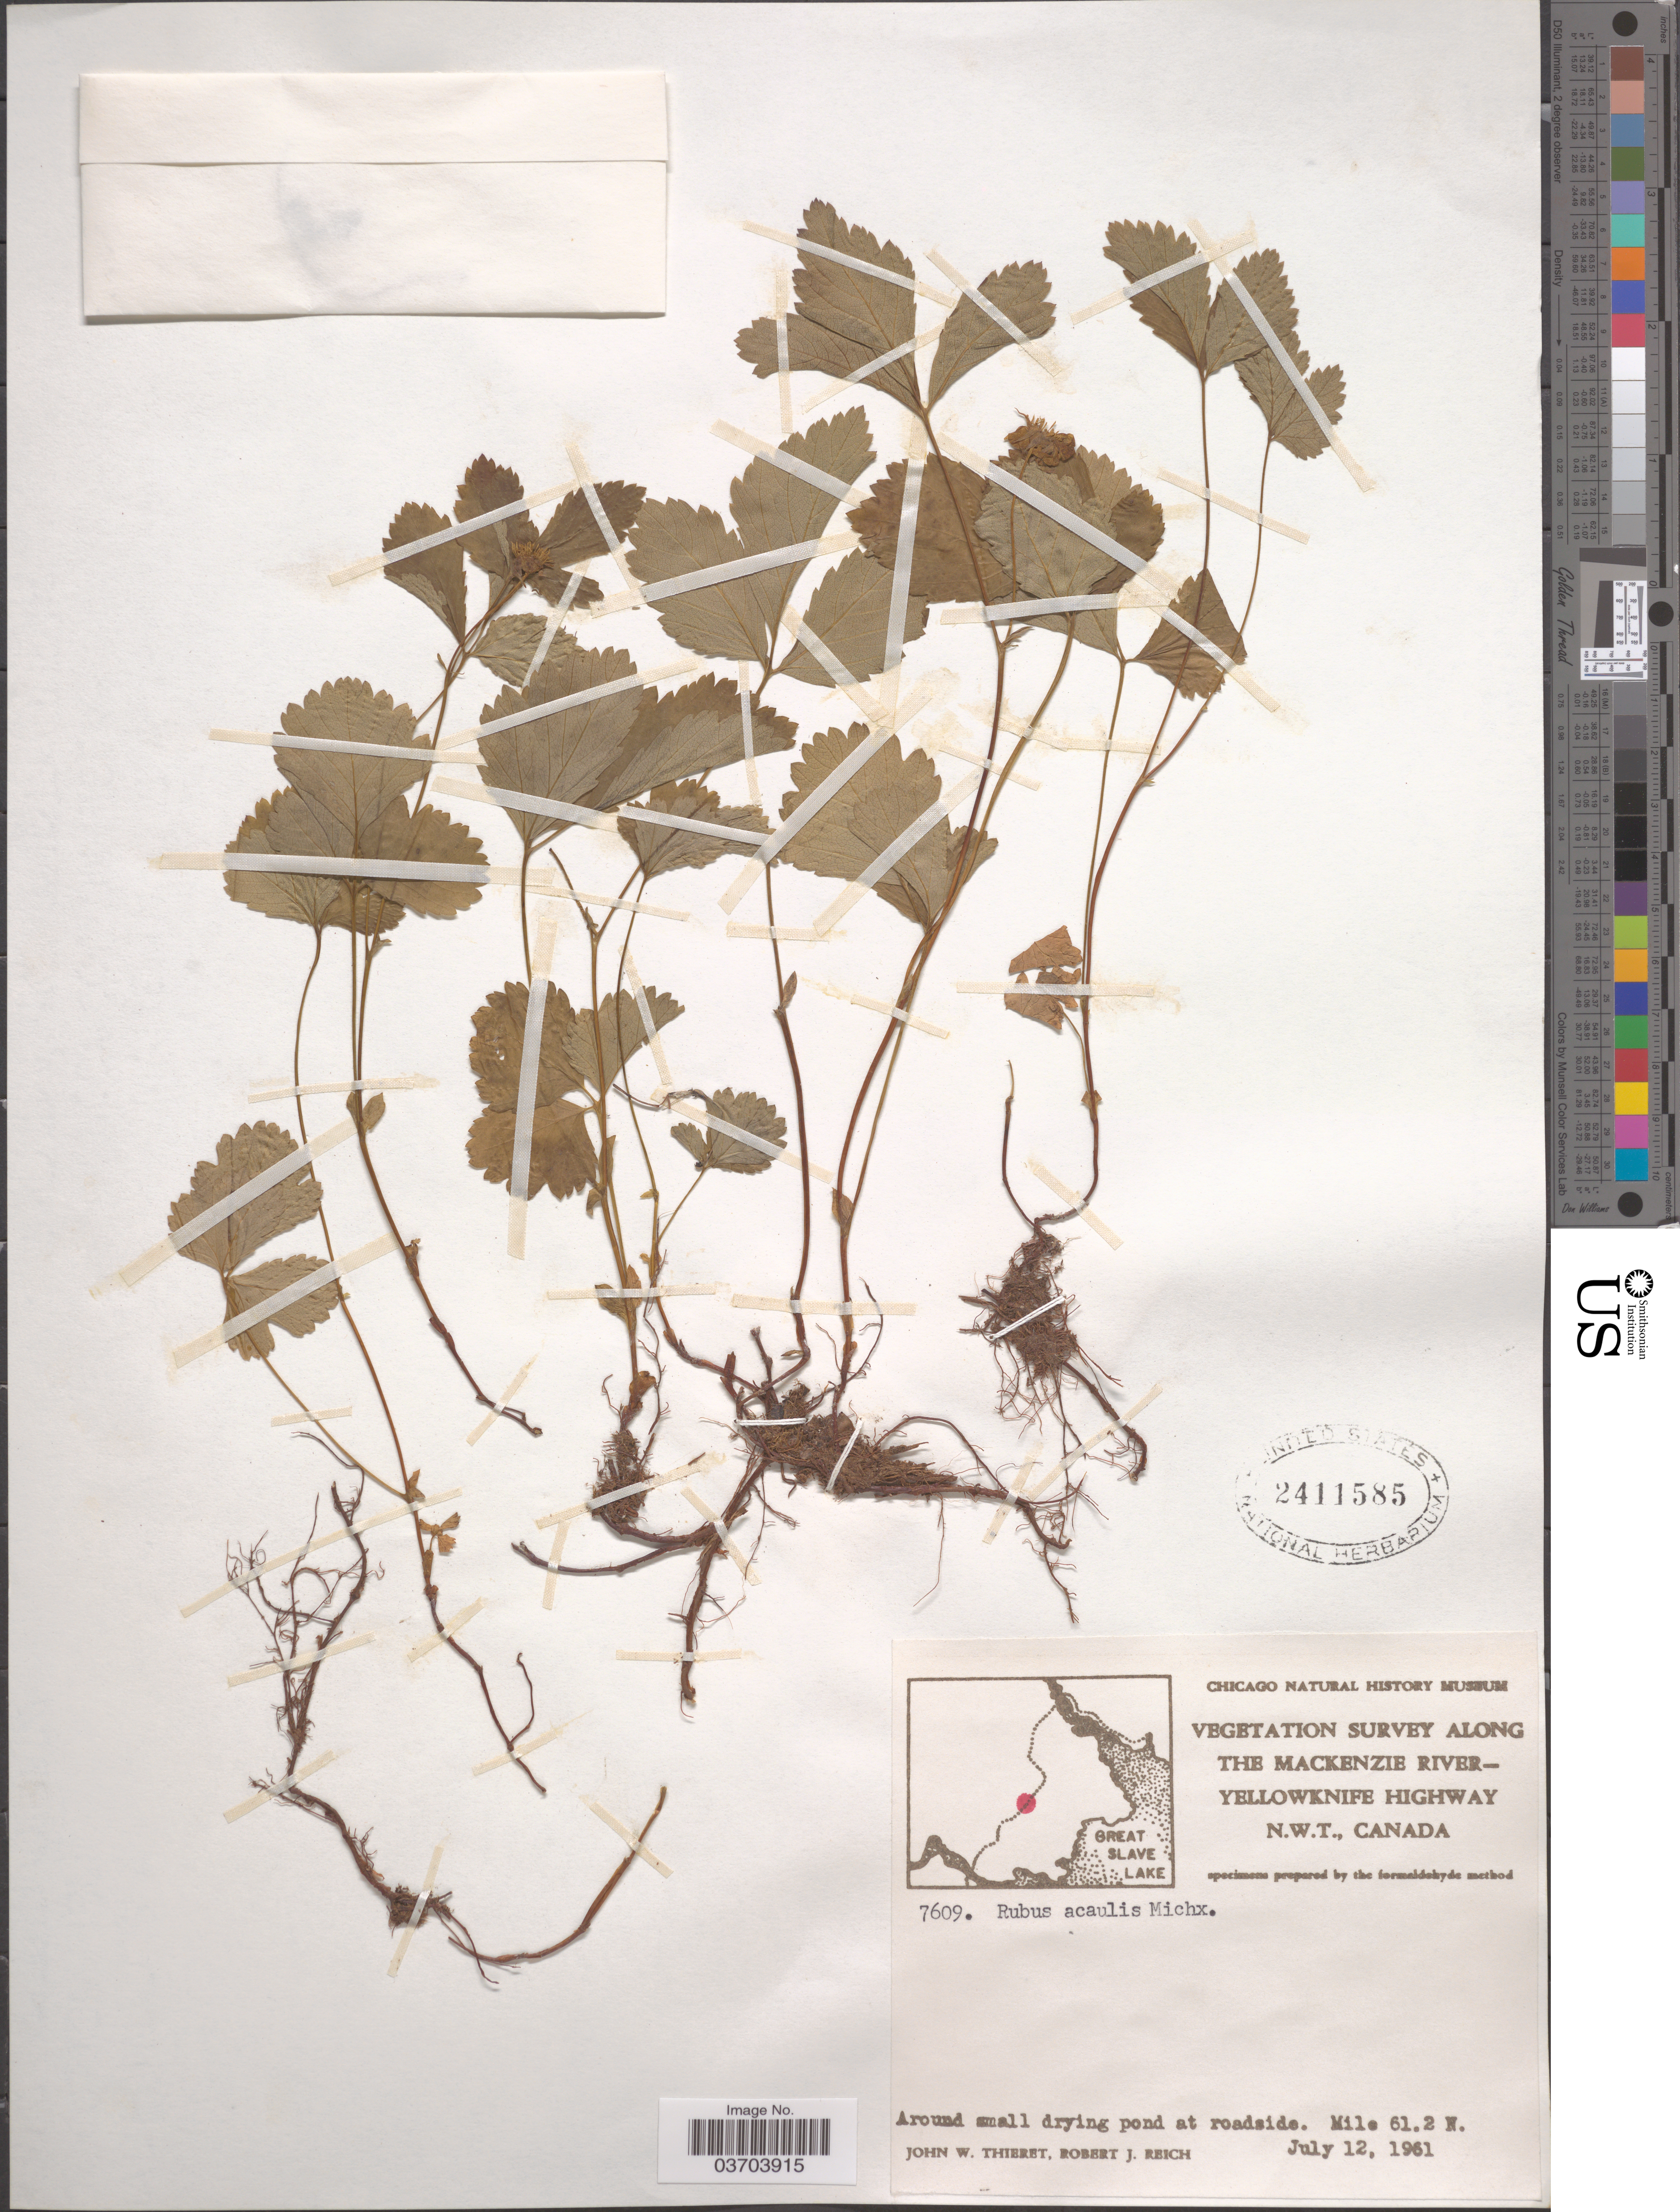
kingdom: Plantae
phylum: Tracheophyta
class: Magnoliopsida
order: Rosales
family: Rosaceae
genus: Rubus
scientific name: Rubus acaulis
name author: Michx.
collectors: J. W. Thieret & R. Reich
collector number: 7609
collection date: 1961-07-12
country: Canada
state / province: Northwest Territories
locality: The Mackenzie River - Yellowknife Highway. Around small drying pond at roadside. Mile 61.2 N.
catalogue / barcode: US 2411585